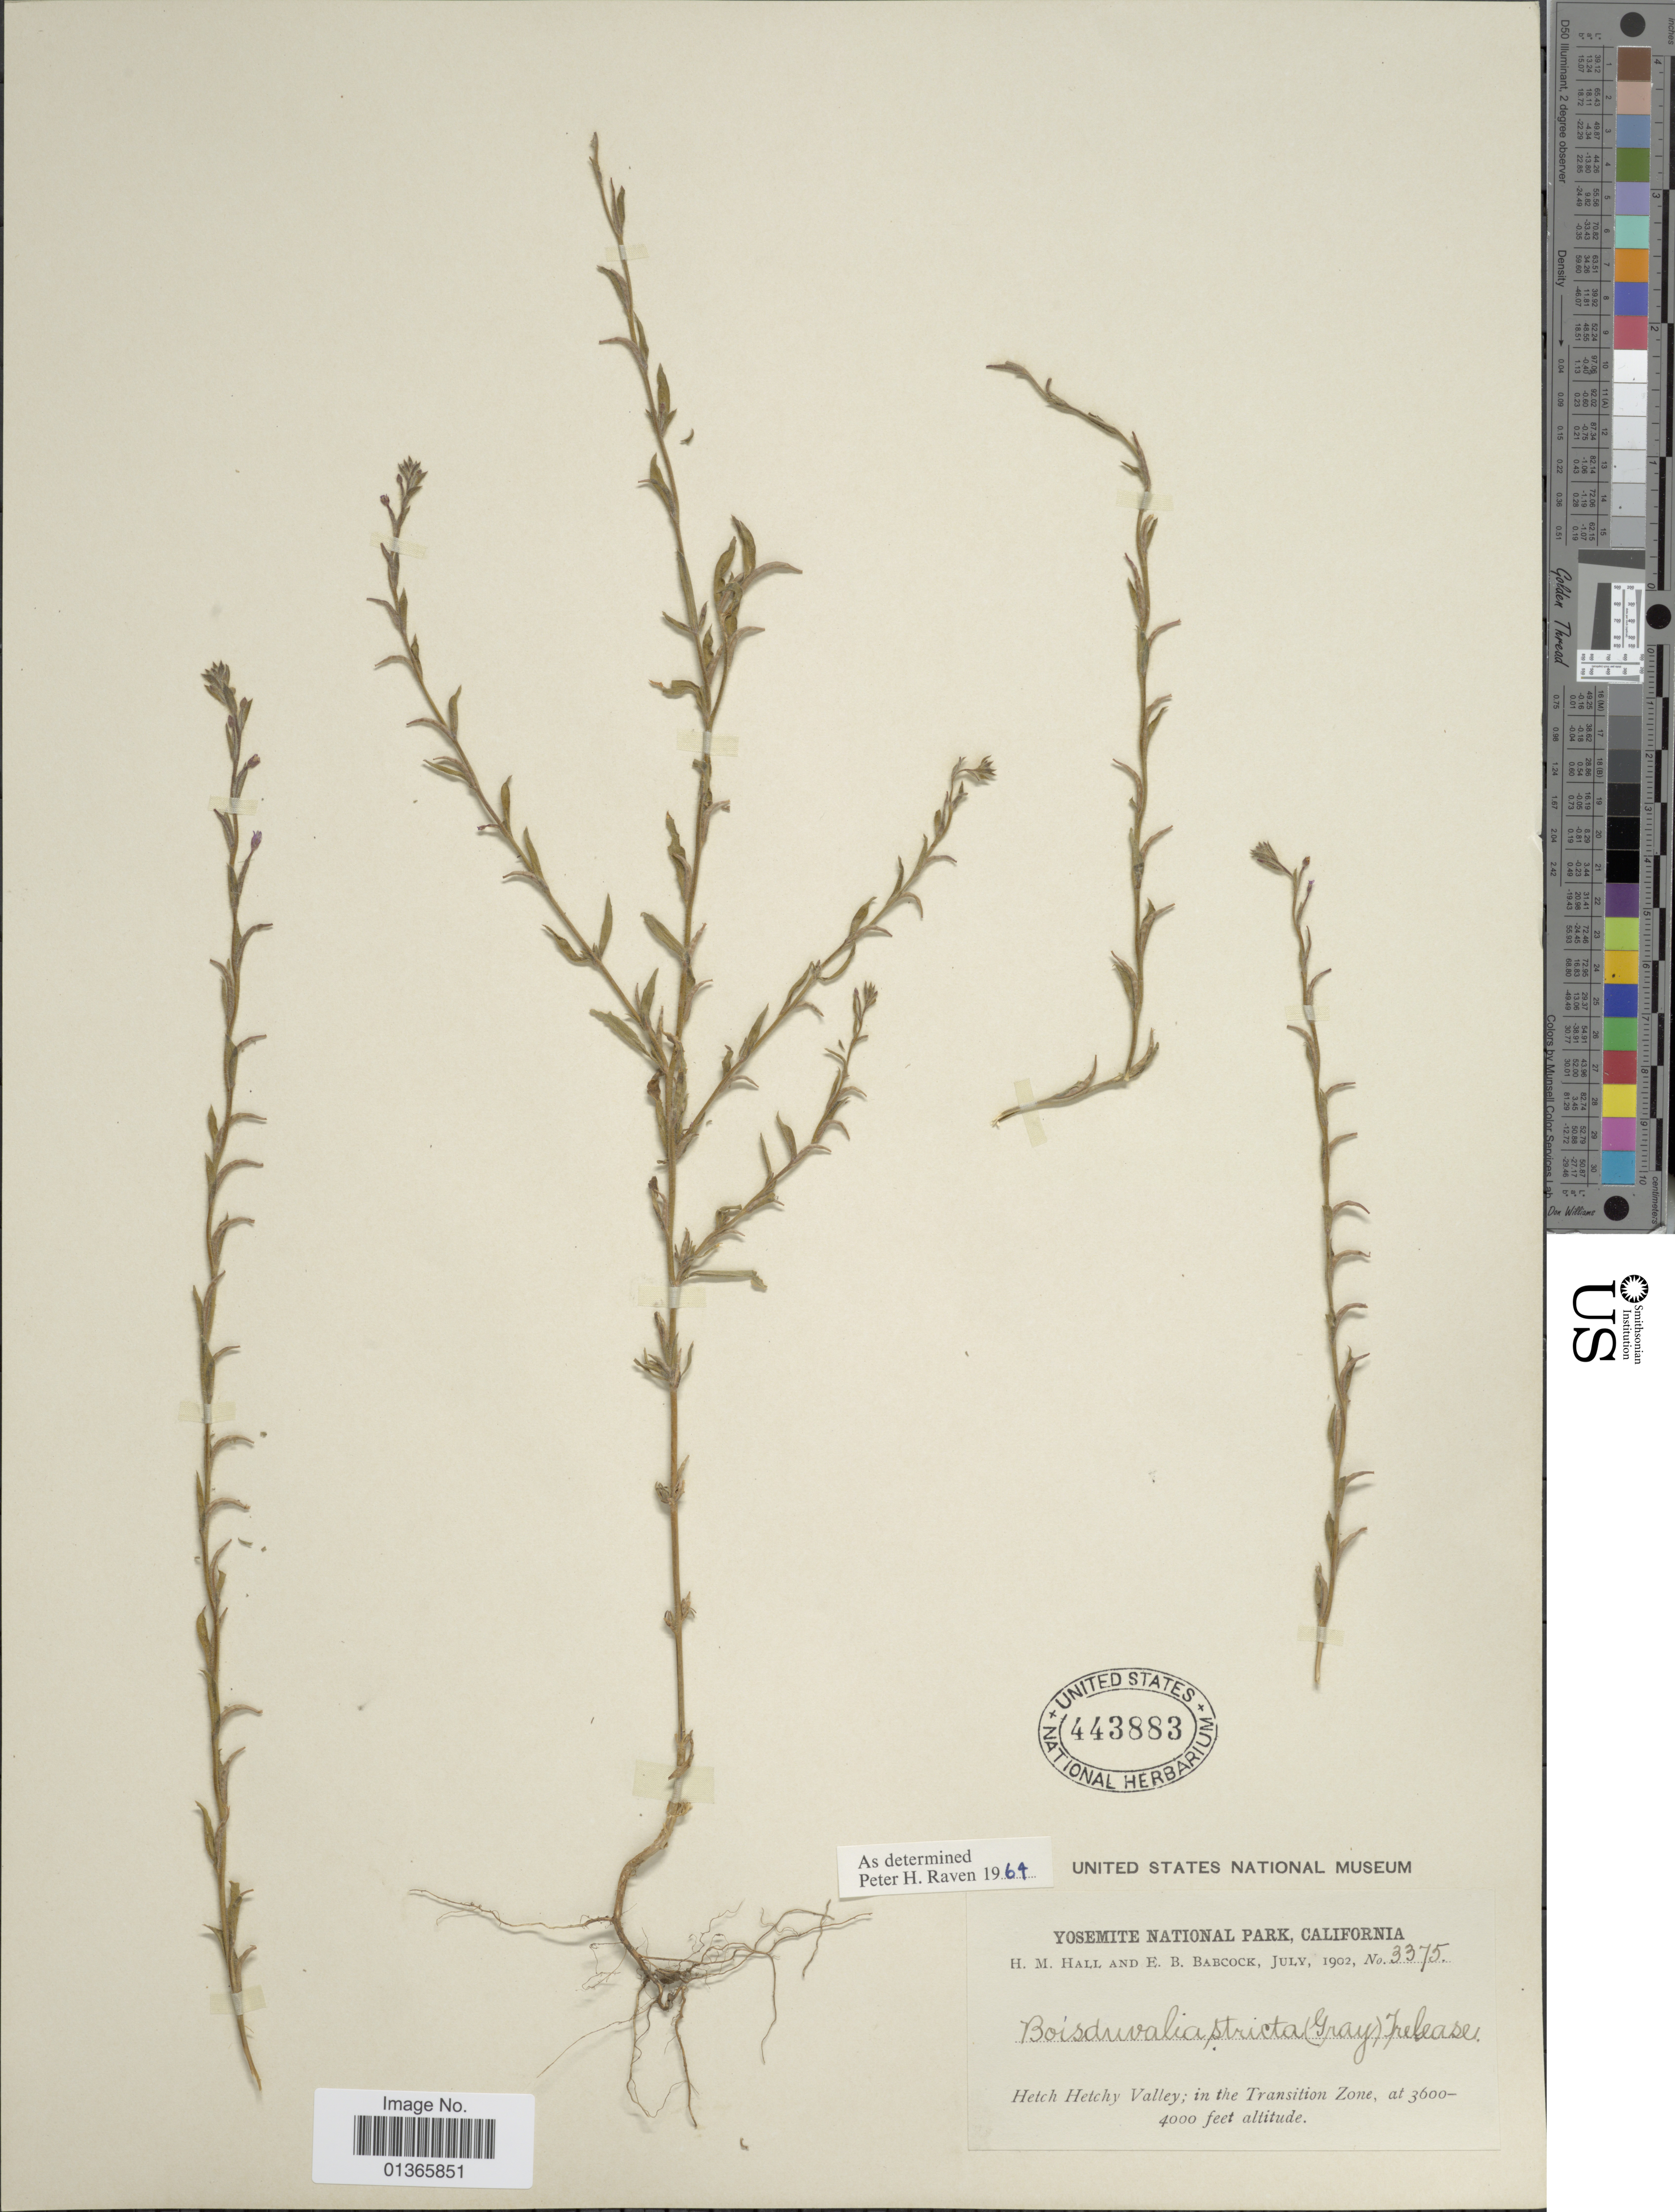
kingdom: Plantae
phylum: Tracheophyta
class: Magnoliopsida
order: Myrtales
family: Onagraceae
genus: Epilobium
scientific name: Epilobium torreyi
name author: (S. Watson) Hoch & P.H. Raven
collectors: H. M. Hall & E. B. Babcock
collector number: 3375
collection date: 1902-07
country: United States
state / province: California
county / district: Mariposa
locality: Yosemite National Park. Hetch Hetchy Valley; in the Transition Zone.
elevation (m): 1097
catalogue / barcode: US 443883